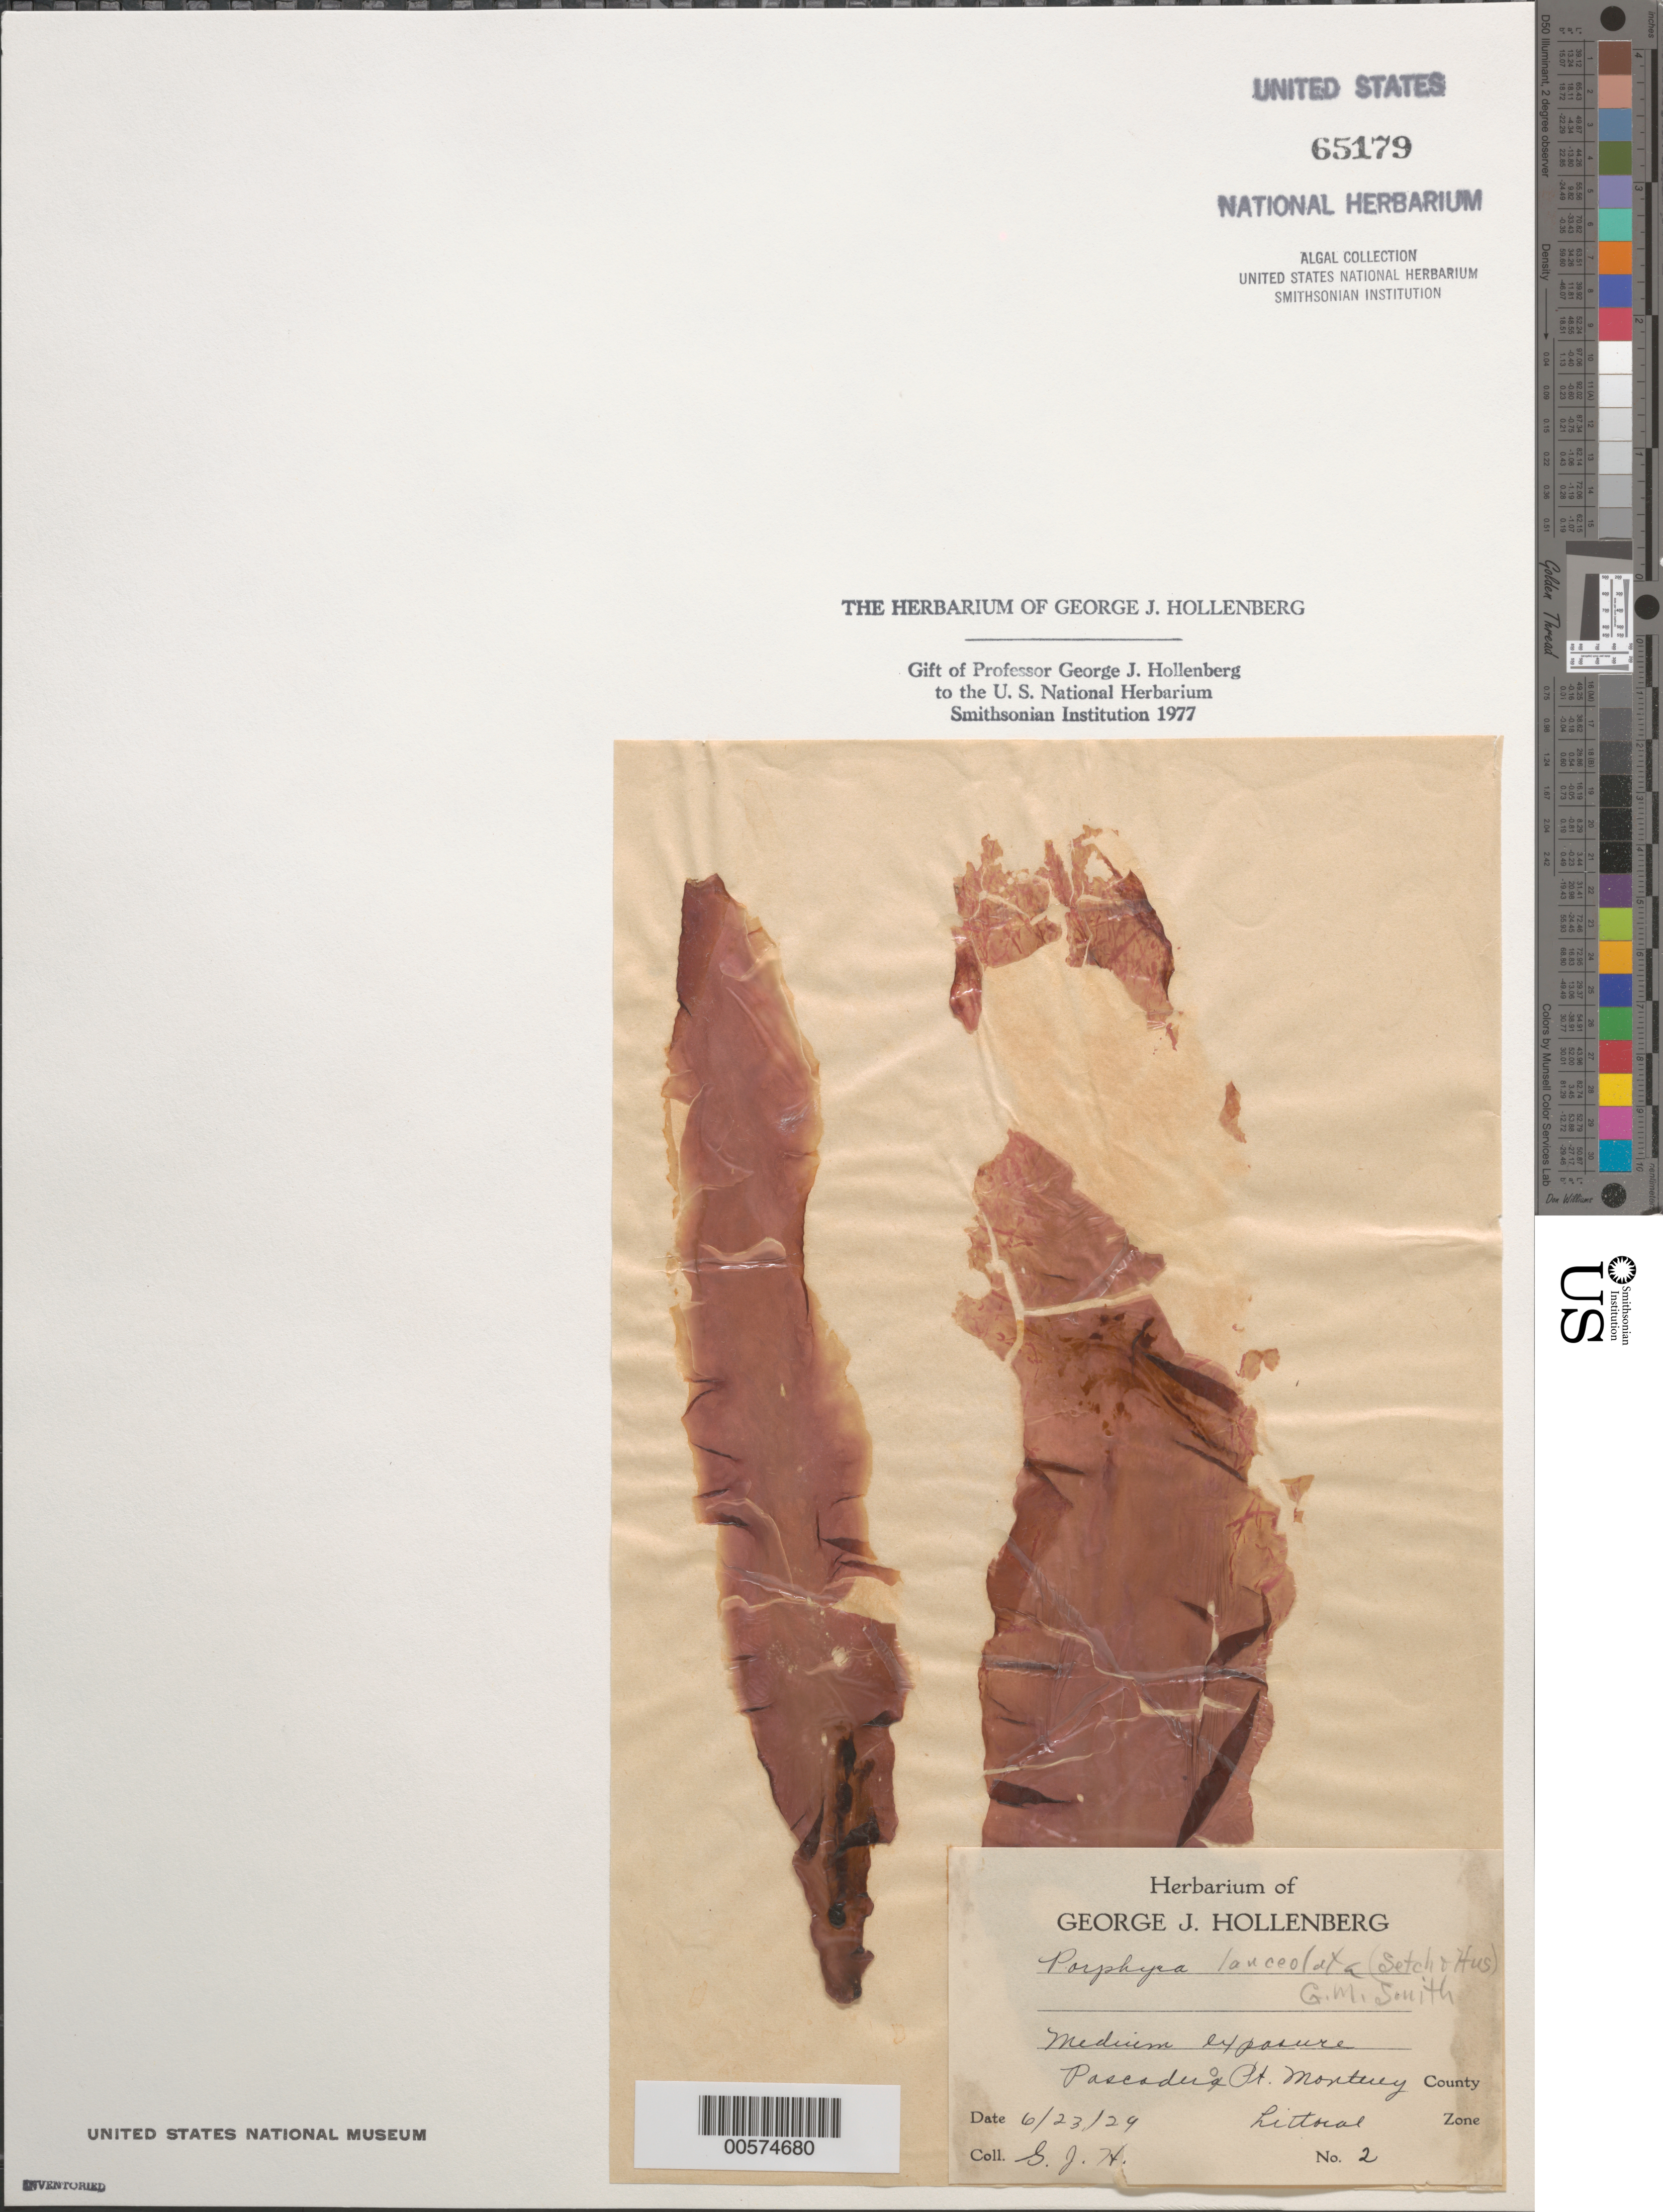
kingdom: Plantae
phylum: Rhodophyta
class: Bangiophyceae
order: Bangiales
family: Bangiaceae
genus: Pyropia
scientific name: Pyropia lanceolata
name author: (Setchell & Hus) S.C. Lindstrom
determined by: Algae name updating Project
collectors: G. Hollenberg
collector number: GJH 2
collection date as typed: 23 Jun 1929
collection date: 1929-06-23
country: United States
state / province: California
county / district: Monterey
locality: Pescadero Point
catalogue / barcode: US 65179